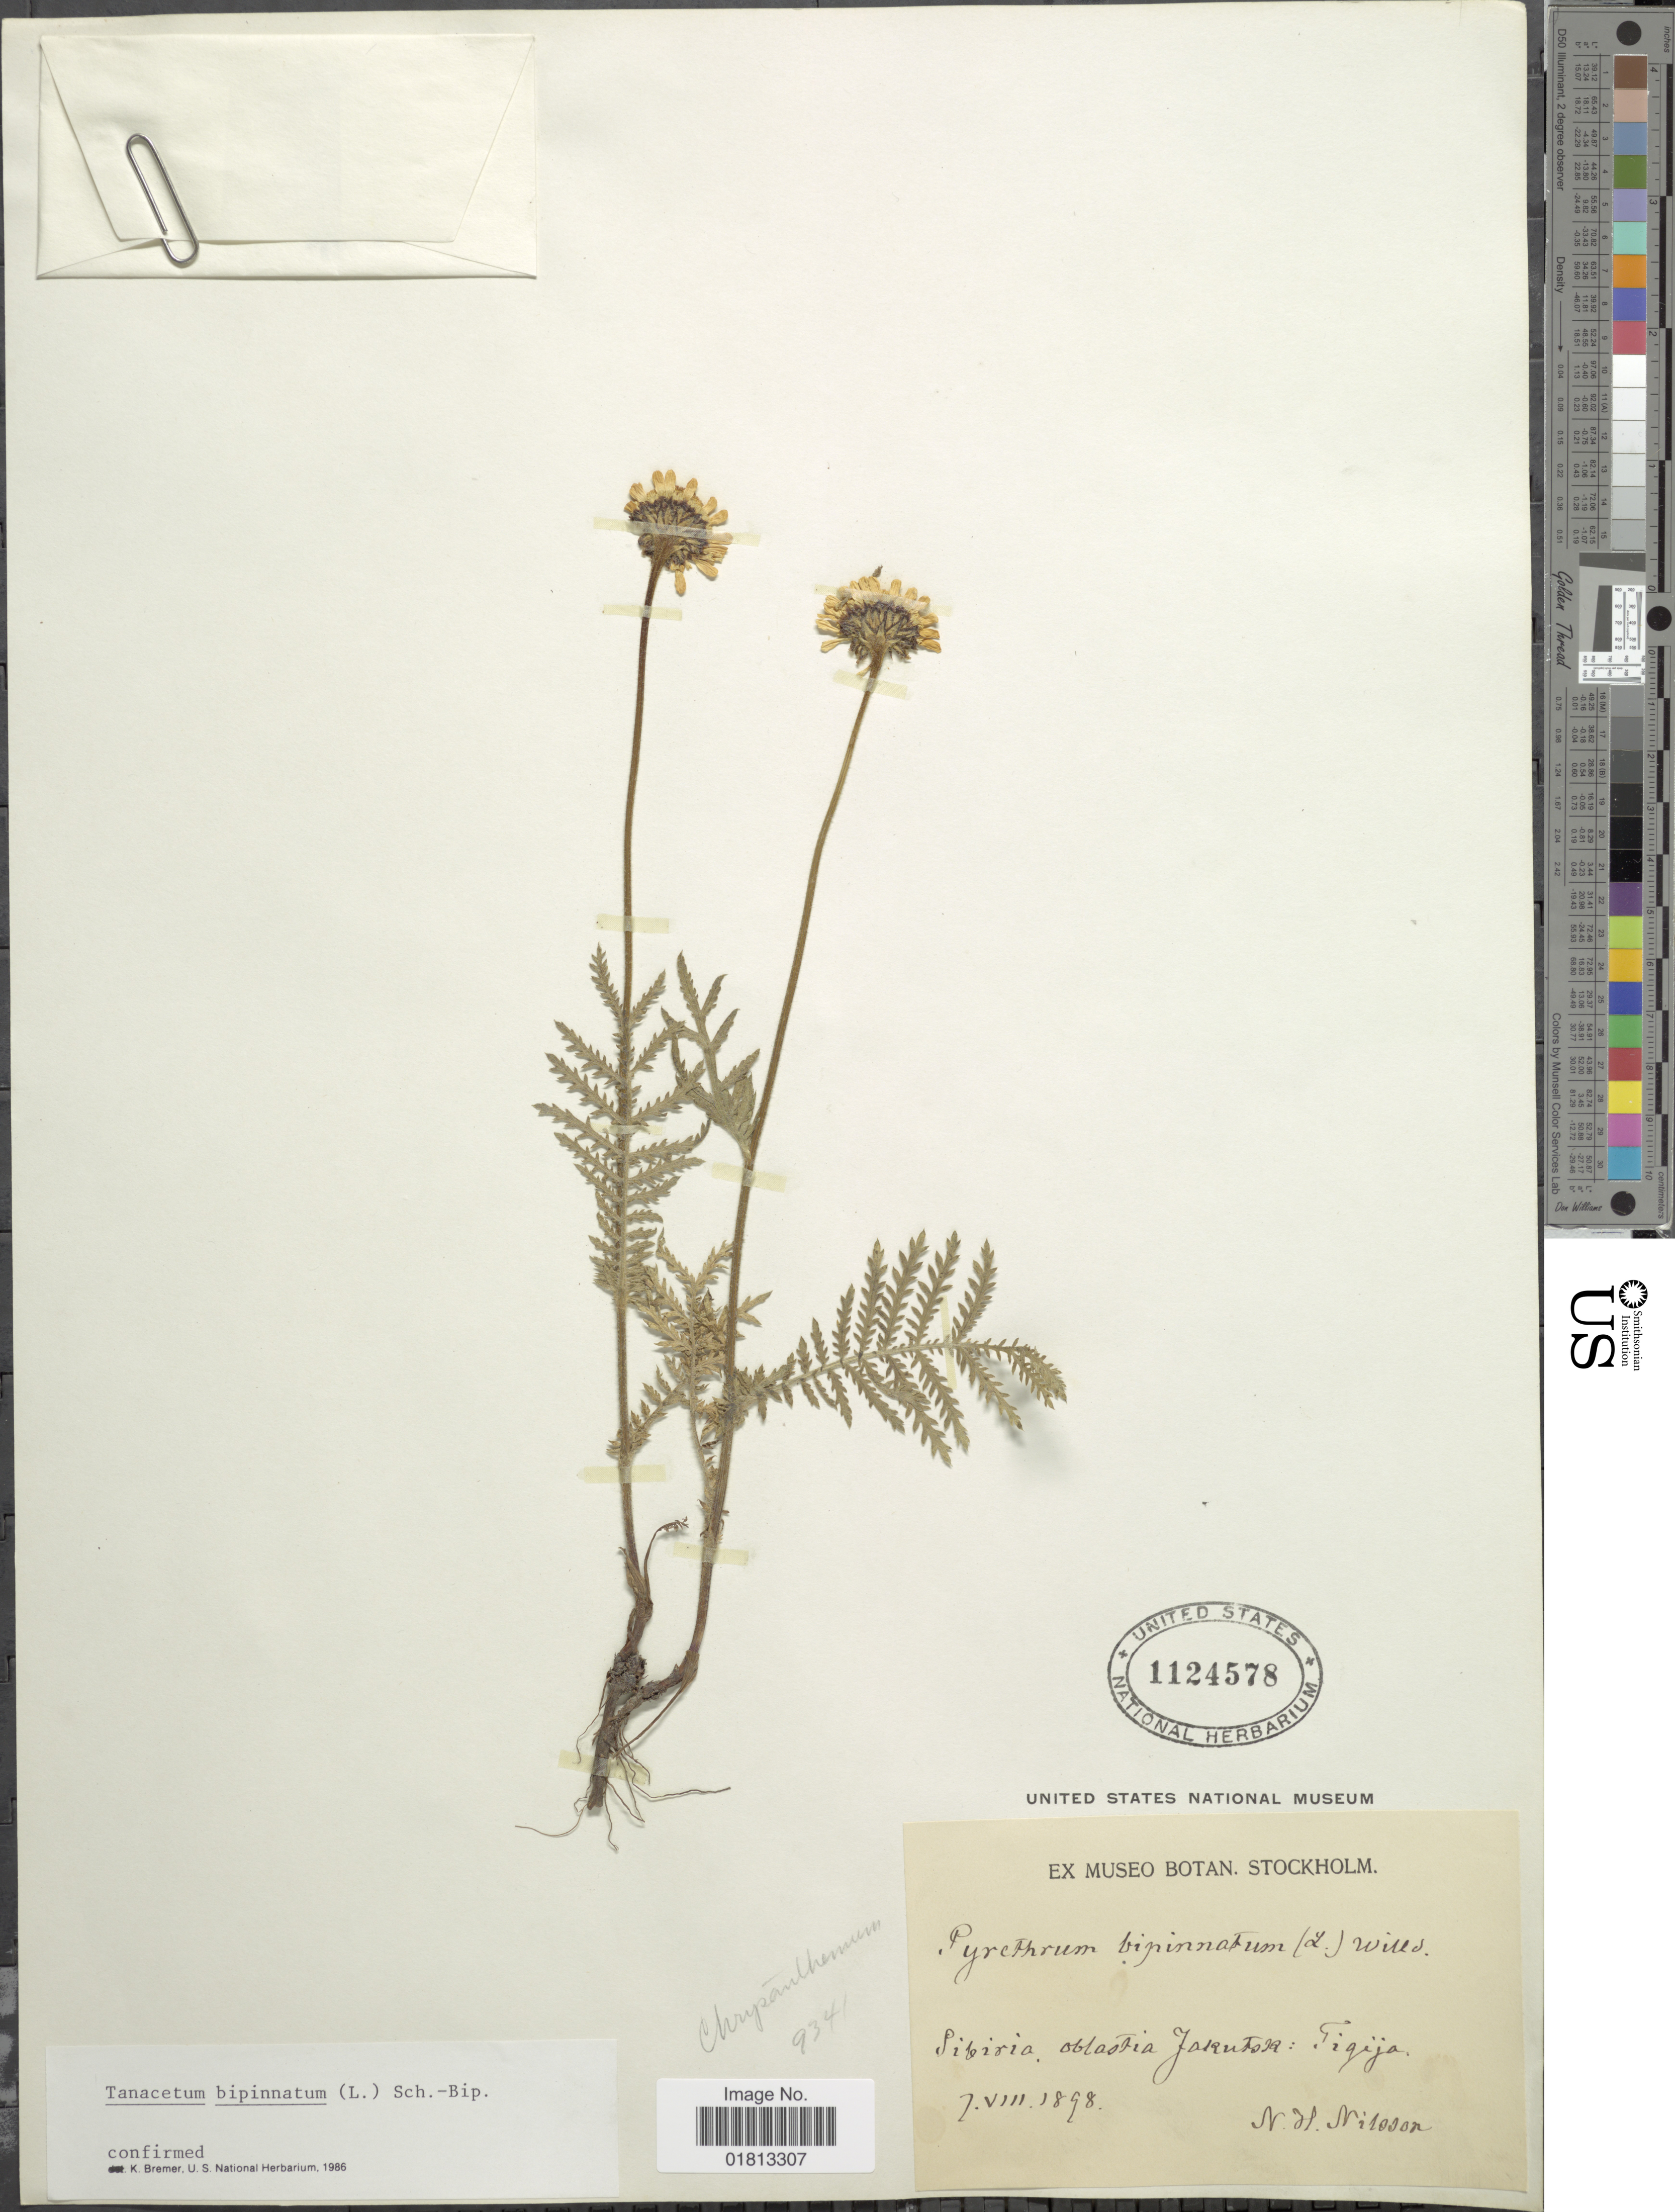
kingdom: Plantae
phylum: Tracheophyta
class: Magnoliopsida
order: Asterales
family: Asteraceae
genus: Tanacetum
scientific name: Tanacetum bipinnatum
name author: (L.) Sch. Bip.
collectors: N. H. Nilsson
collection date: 1898-08-07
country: Russian Federation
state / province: Sakha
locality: Sibiria, oblast Yakutsk, Tigiye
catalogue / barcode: US 1124578